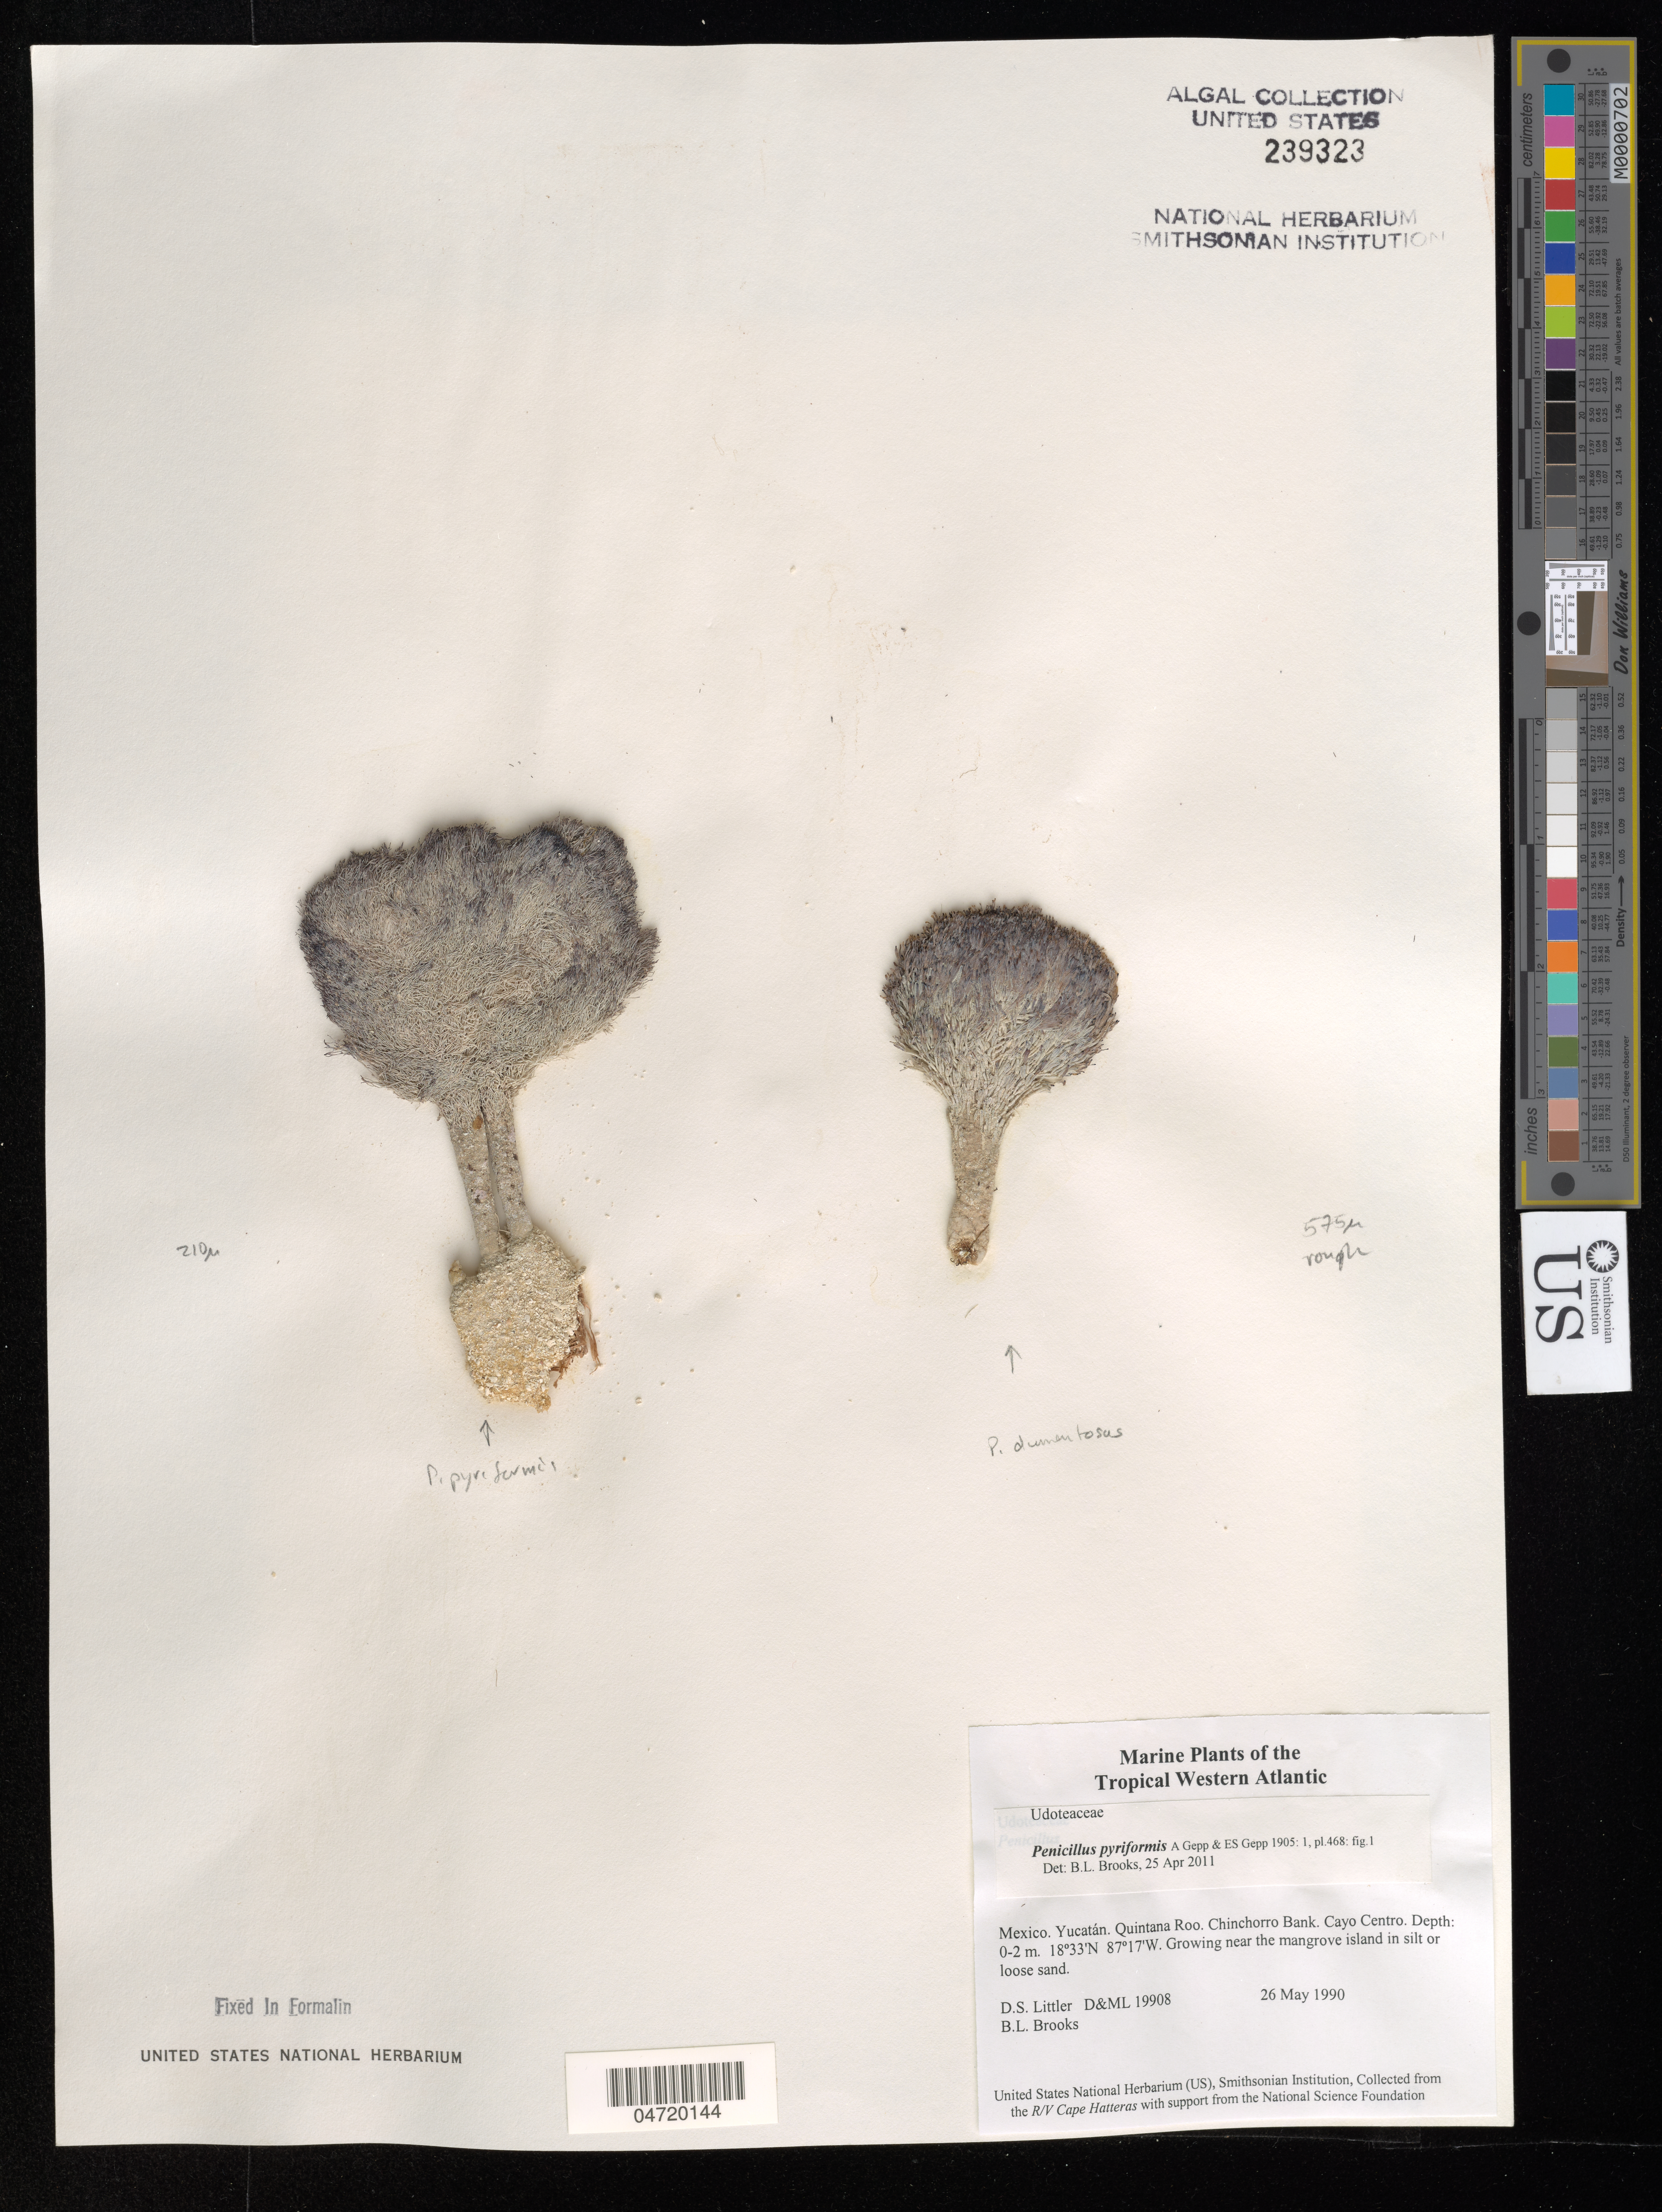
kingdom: Plantae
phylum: Chlorophyta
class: Ulvophyceae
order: Bryopsidales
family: Udoteaceae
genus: Penicillus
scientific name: Penicillus pyriformis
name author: A. Gepp & E. Gepp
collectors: D. S. Littler & B. Brooks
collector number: D&ML19908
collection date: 1990-05-26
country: Mexico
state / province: Yucatán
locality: The Tropical Western Atlantic. Quintana Roo. Chinchorro Bank. Cayo Centro.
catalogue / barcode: US 239323